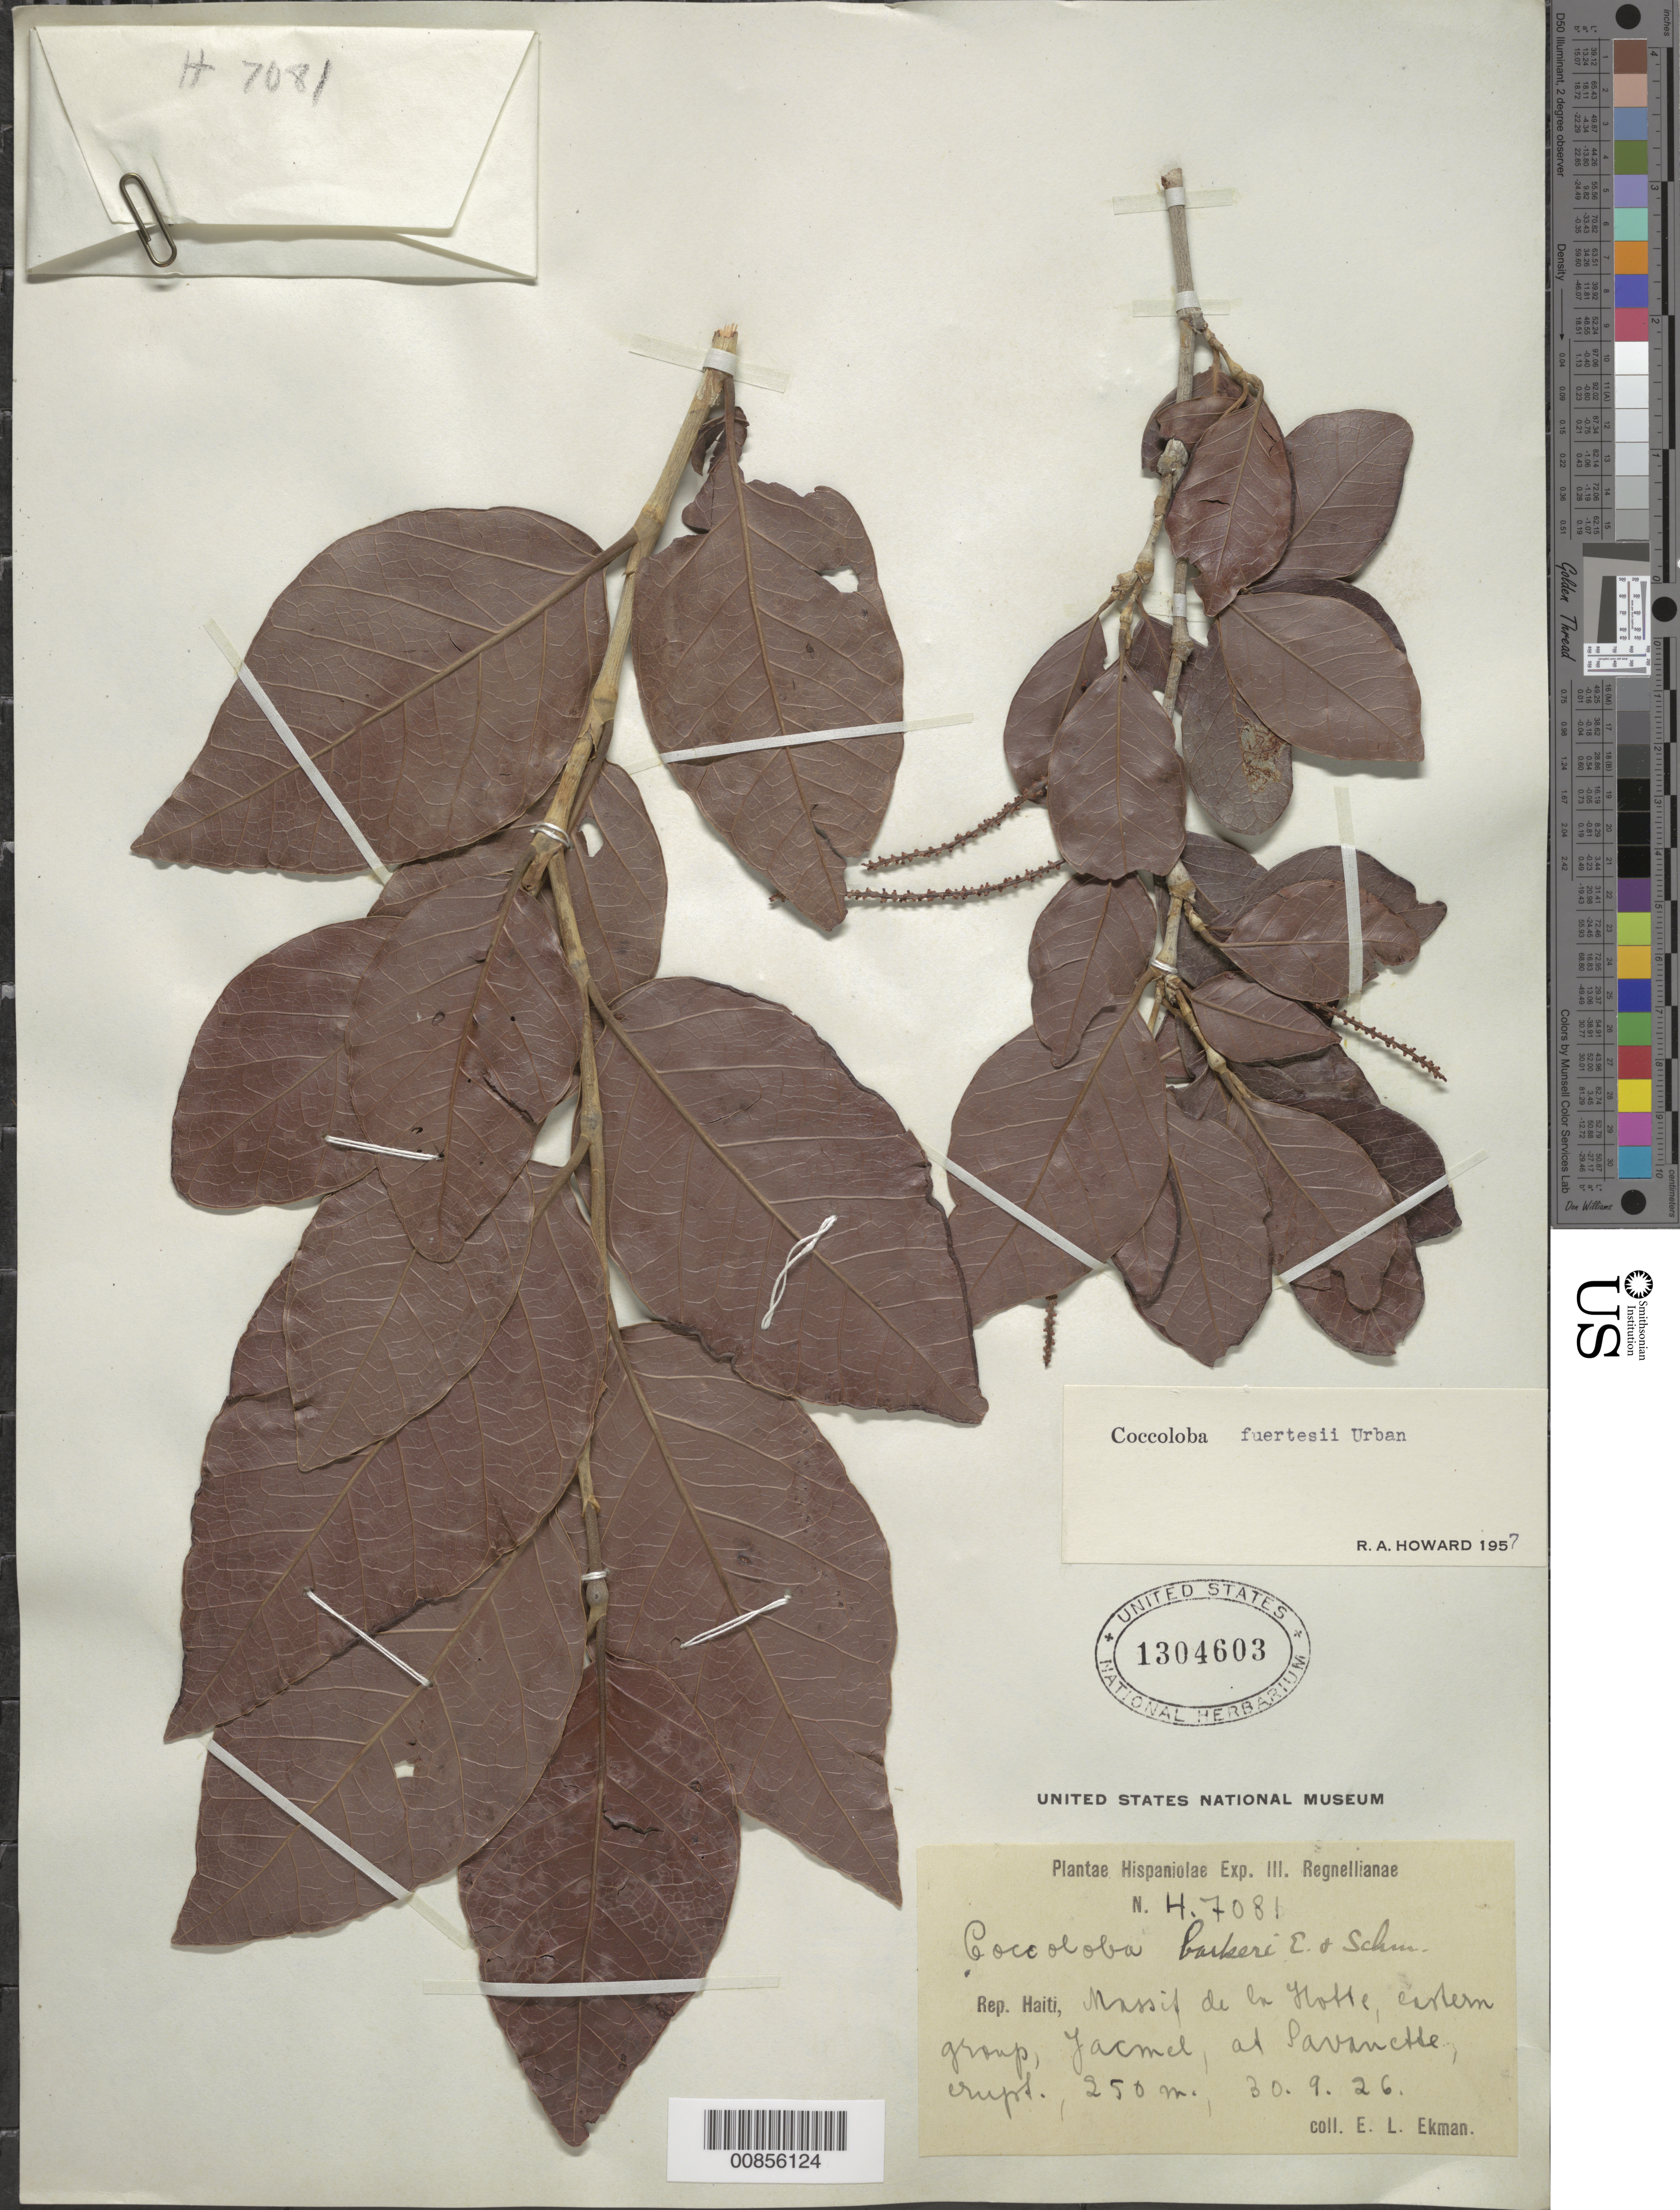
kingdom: Plantae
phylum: Tracheophyta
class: Magnoliopsida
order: Caryophyllales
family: Polygonaceae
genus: Coccoloba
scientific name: Coccoloba fuertesii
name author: Urb.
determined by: Howard, R. A.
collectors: E. L. Ekman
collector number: H 7081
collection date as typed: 30 Sep 1926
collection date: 1926-09-30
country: Haiti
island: Hispaniola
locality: Massif de la Hotte, eastern group, Jackmel, at Savanette.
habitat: Erupt.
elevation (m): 250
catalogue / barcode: US 1304603